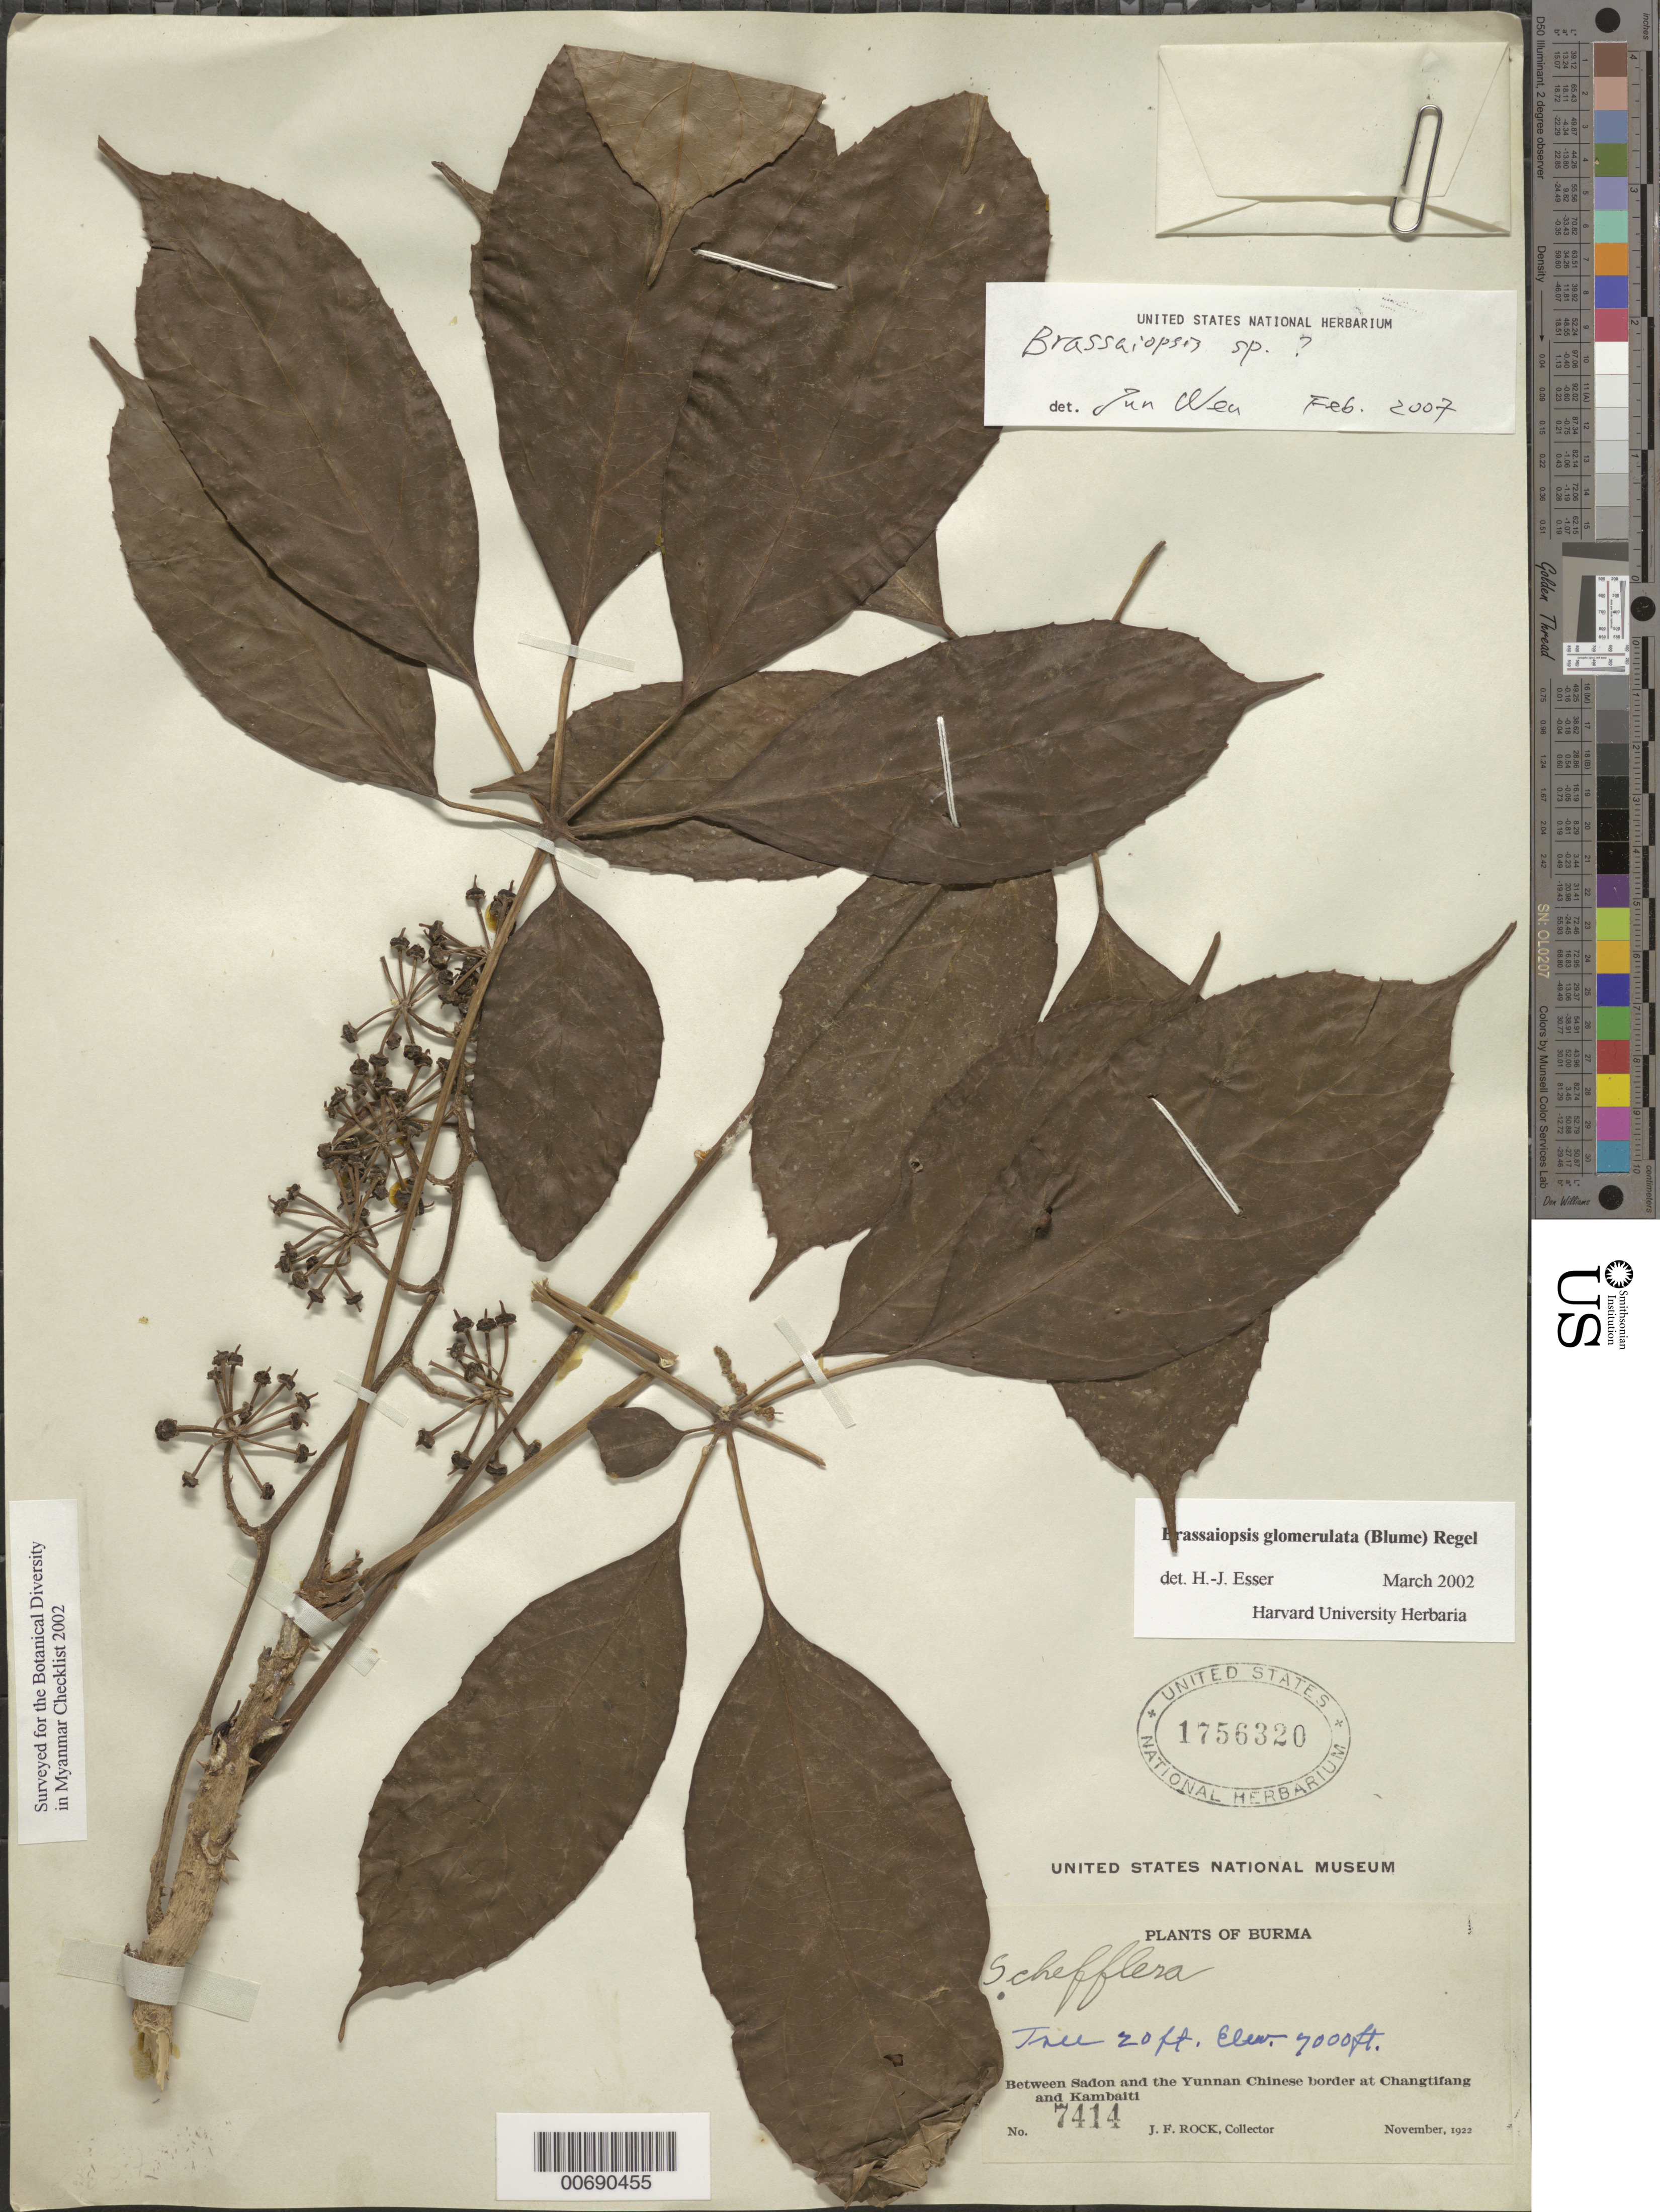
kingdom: Plantae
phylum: Tracheophyta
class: Magnoliopsida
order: Apiales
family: Araliaceae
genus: Brassaiopsis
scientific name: Brassaiopsis glomerulata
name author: (Blume) Regel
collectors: J. F. Rock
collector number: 7414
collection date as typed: Nov 1922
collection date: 1922-11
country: Myanmar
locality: Between Sodon and the Yunnan Chinese Border at Changtifang and Kambaiti.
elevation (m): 2134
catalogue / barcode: US 1756320